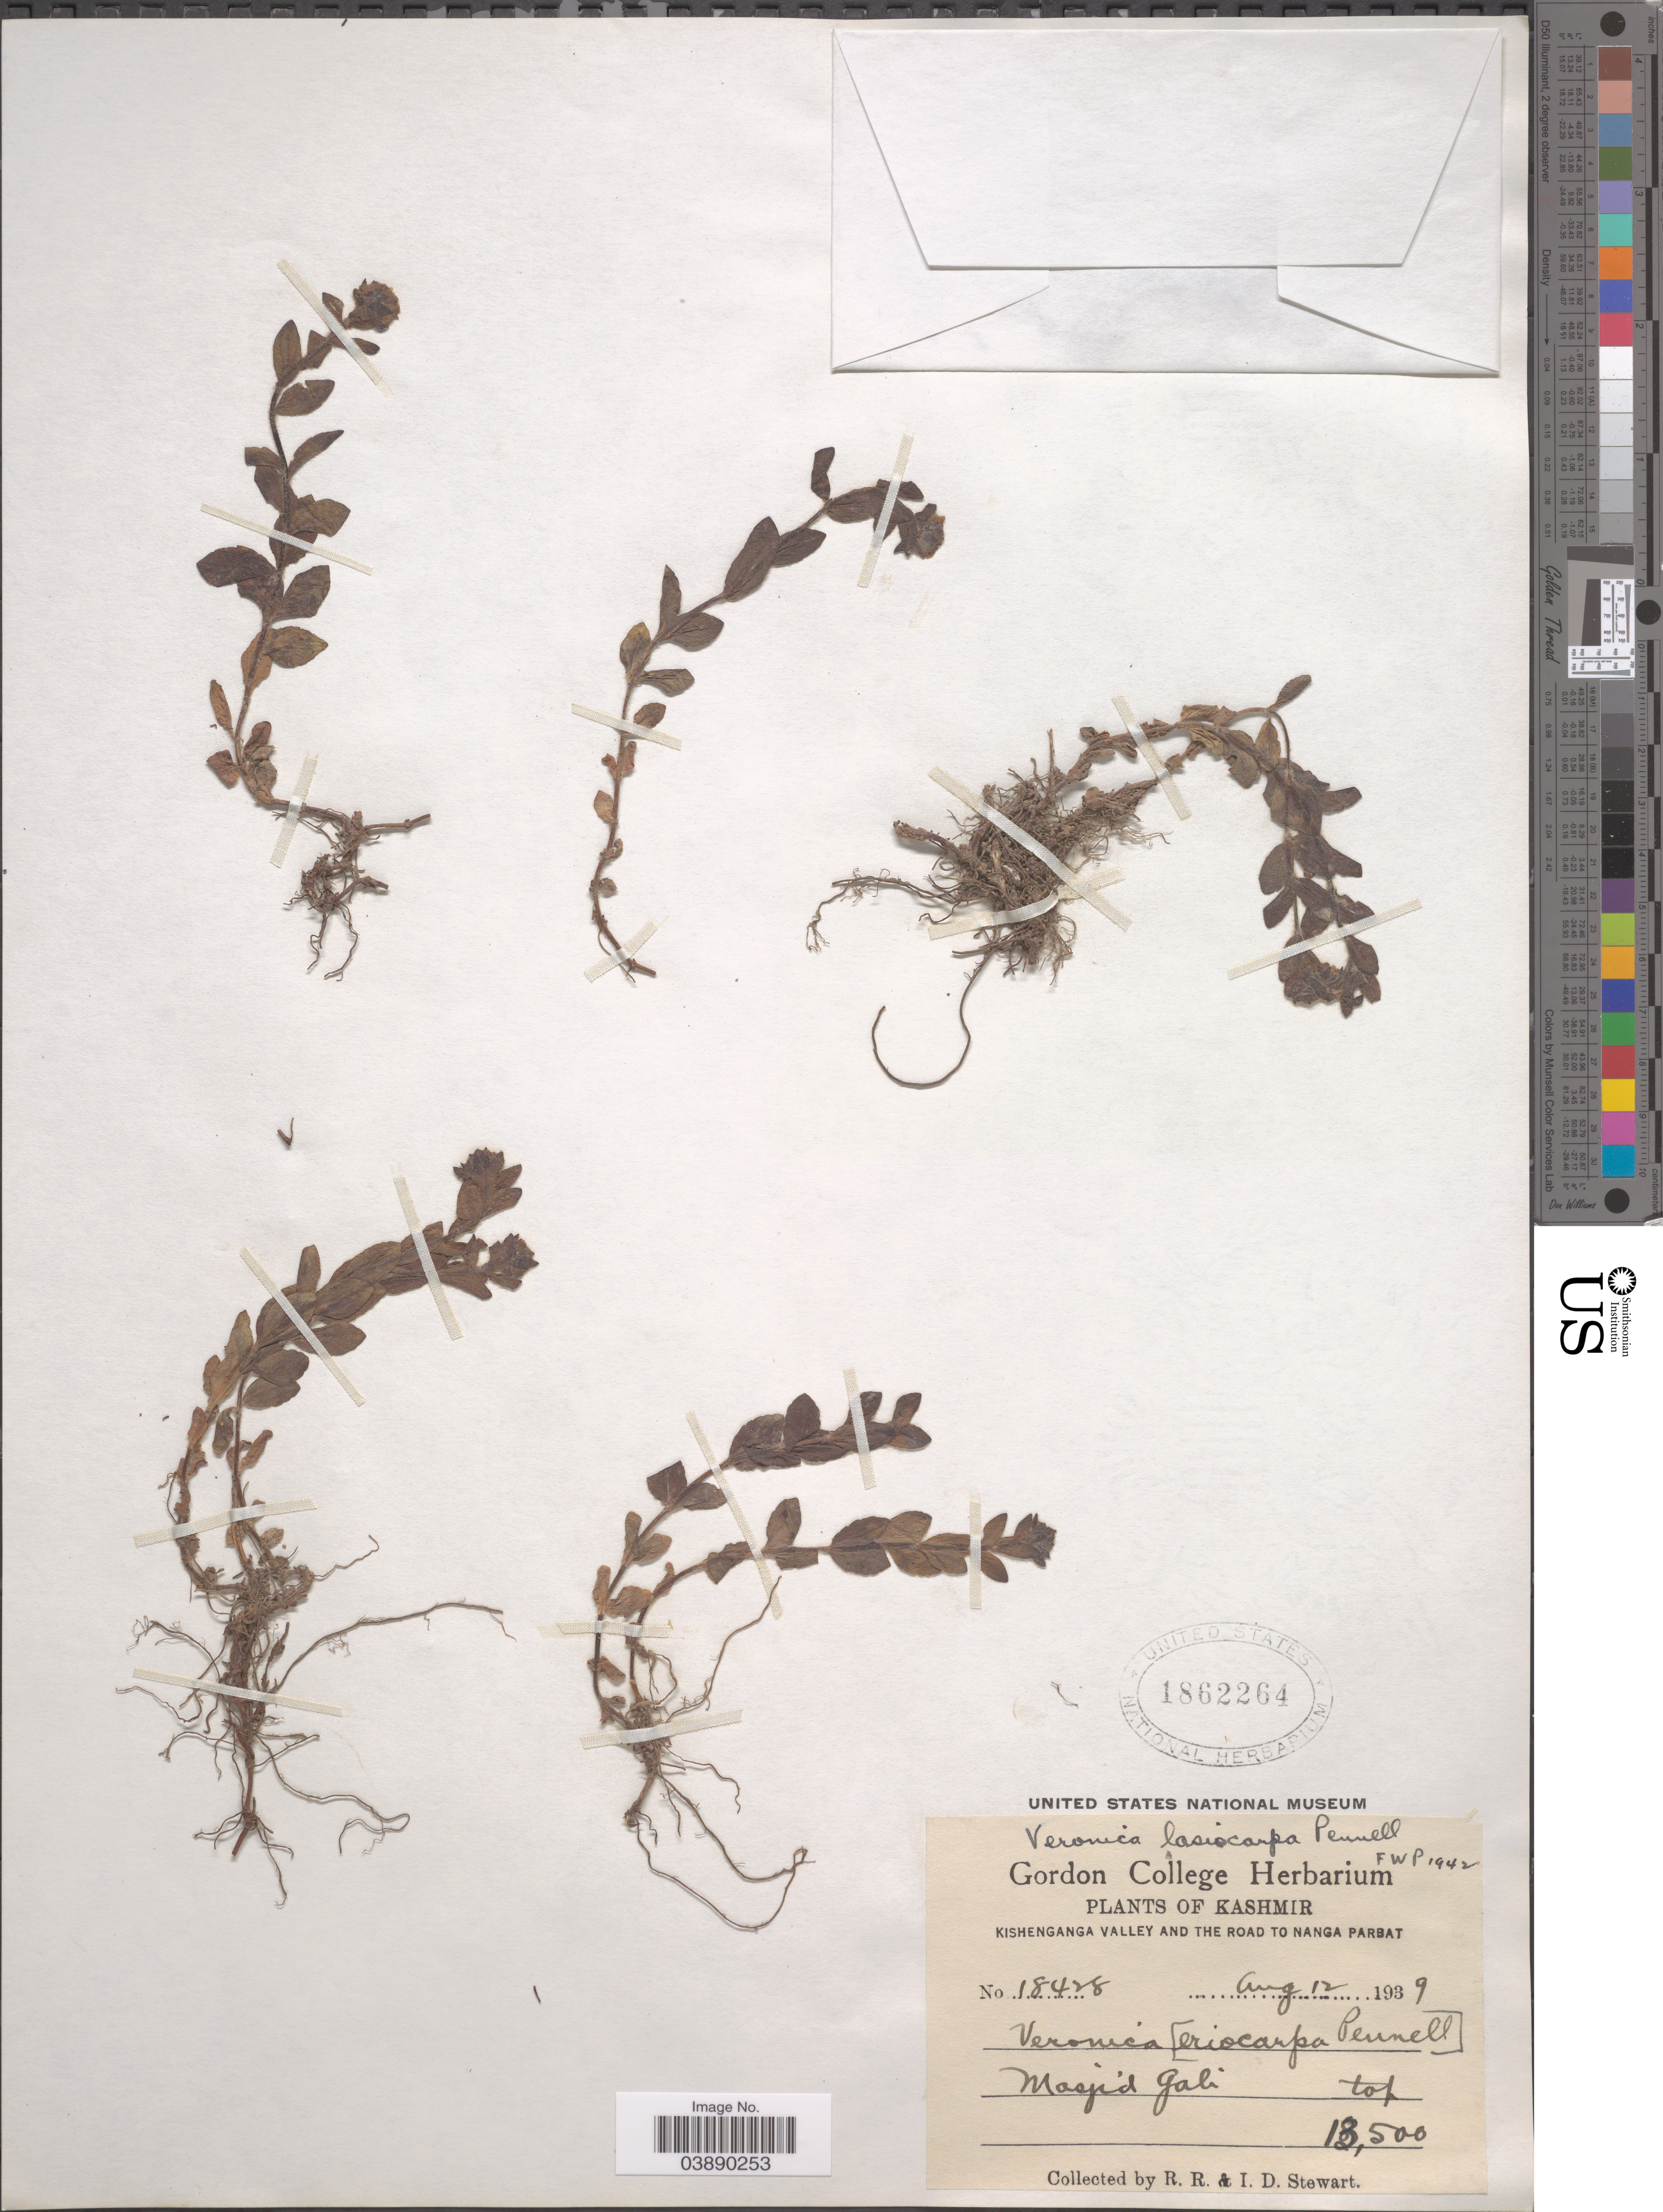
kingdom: Plantae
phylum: Tracheophyta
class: Magnoliopsida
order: Lamiales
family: Plantaginaceae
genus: Veronica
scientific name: Veronica lasiocarpa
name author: Pennell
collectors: R. Stewart & I. Stewart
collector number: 18428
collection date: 1939-08-12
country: India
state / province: Jammu and Kashmir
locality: Kashmir. Masjid Gali.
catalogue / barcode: US 1862264